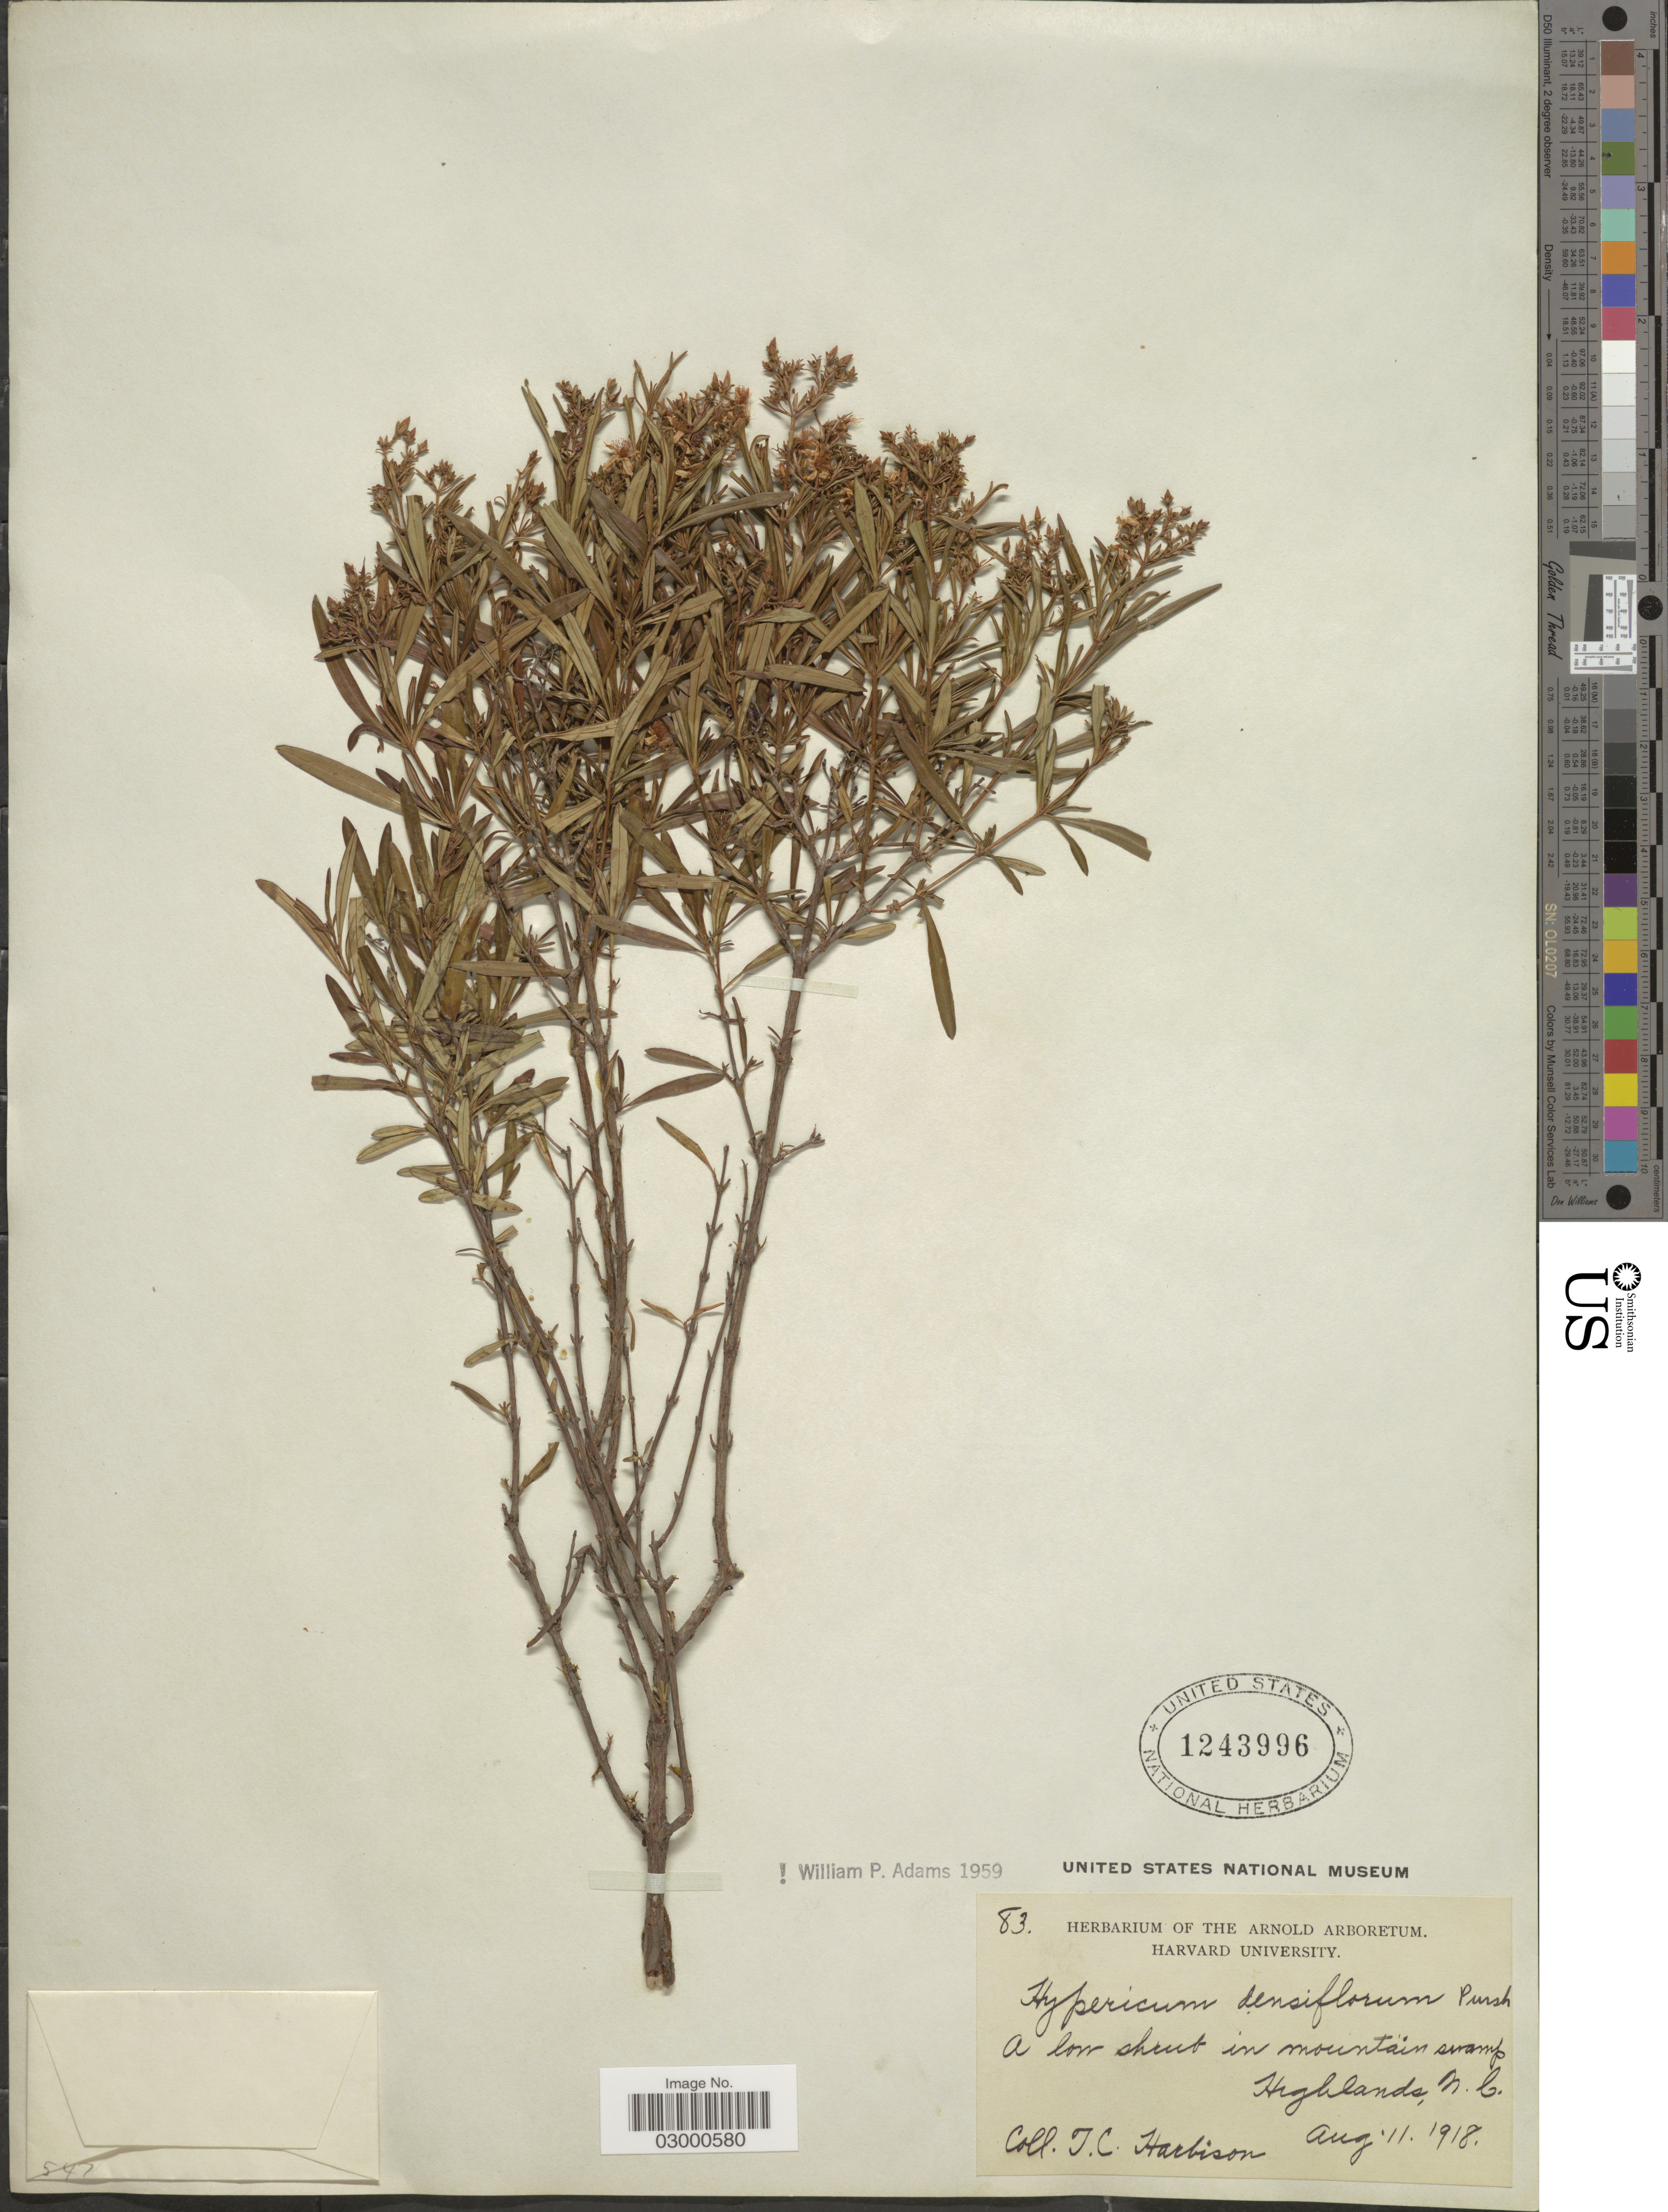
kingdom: Plantae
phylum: Tracheophyta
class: Magnoliopsida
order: Malpighiales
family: Hypericaceae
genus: Hypericum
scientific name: Hypericum densiflorum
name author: Pursh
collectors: T. Harbison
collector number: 83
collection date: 1918-08-11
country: United States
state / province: North Carolina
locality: A low shrub in mountain swamp Highlands.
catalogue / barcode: US 1243996